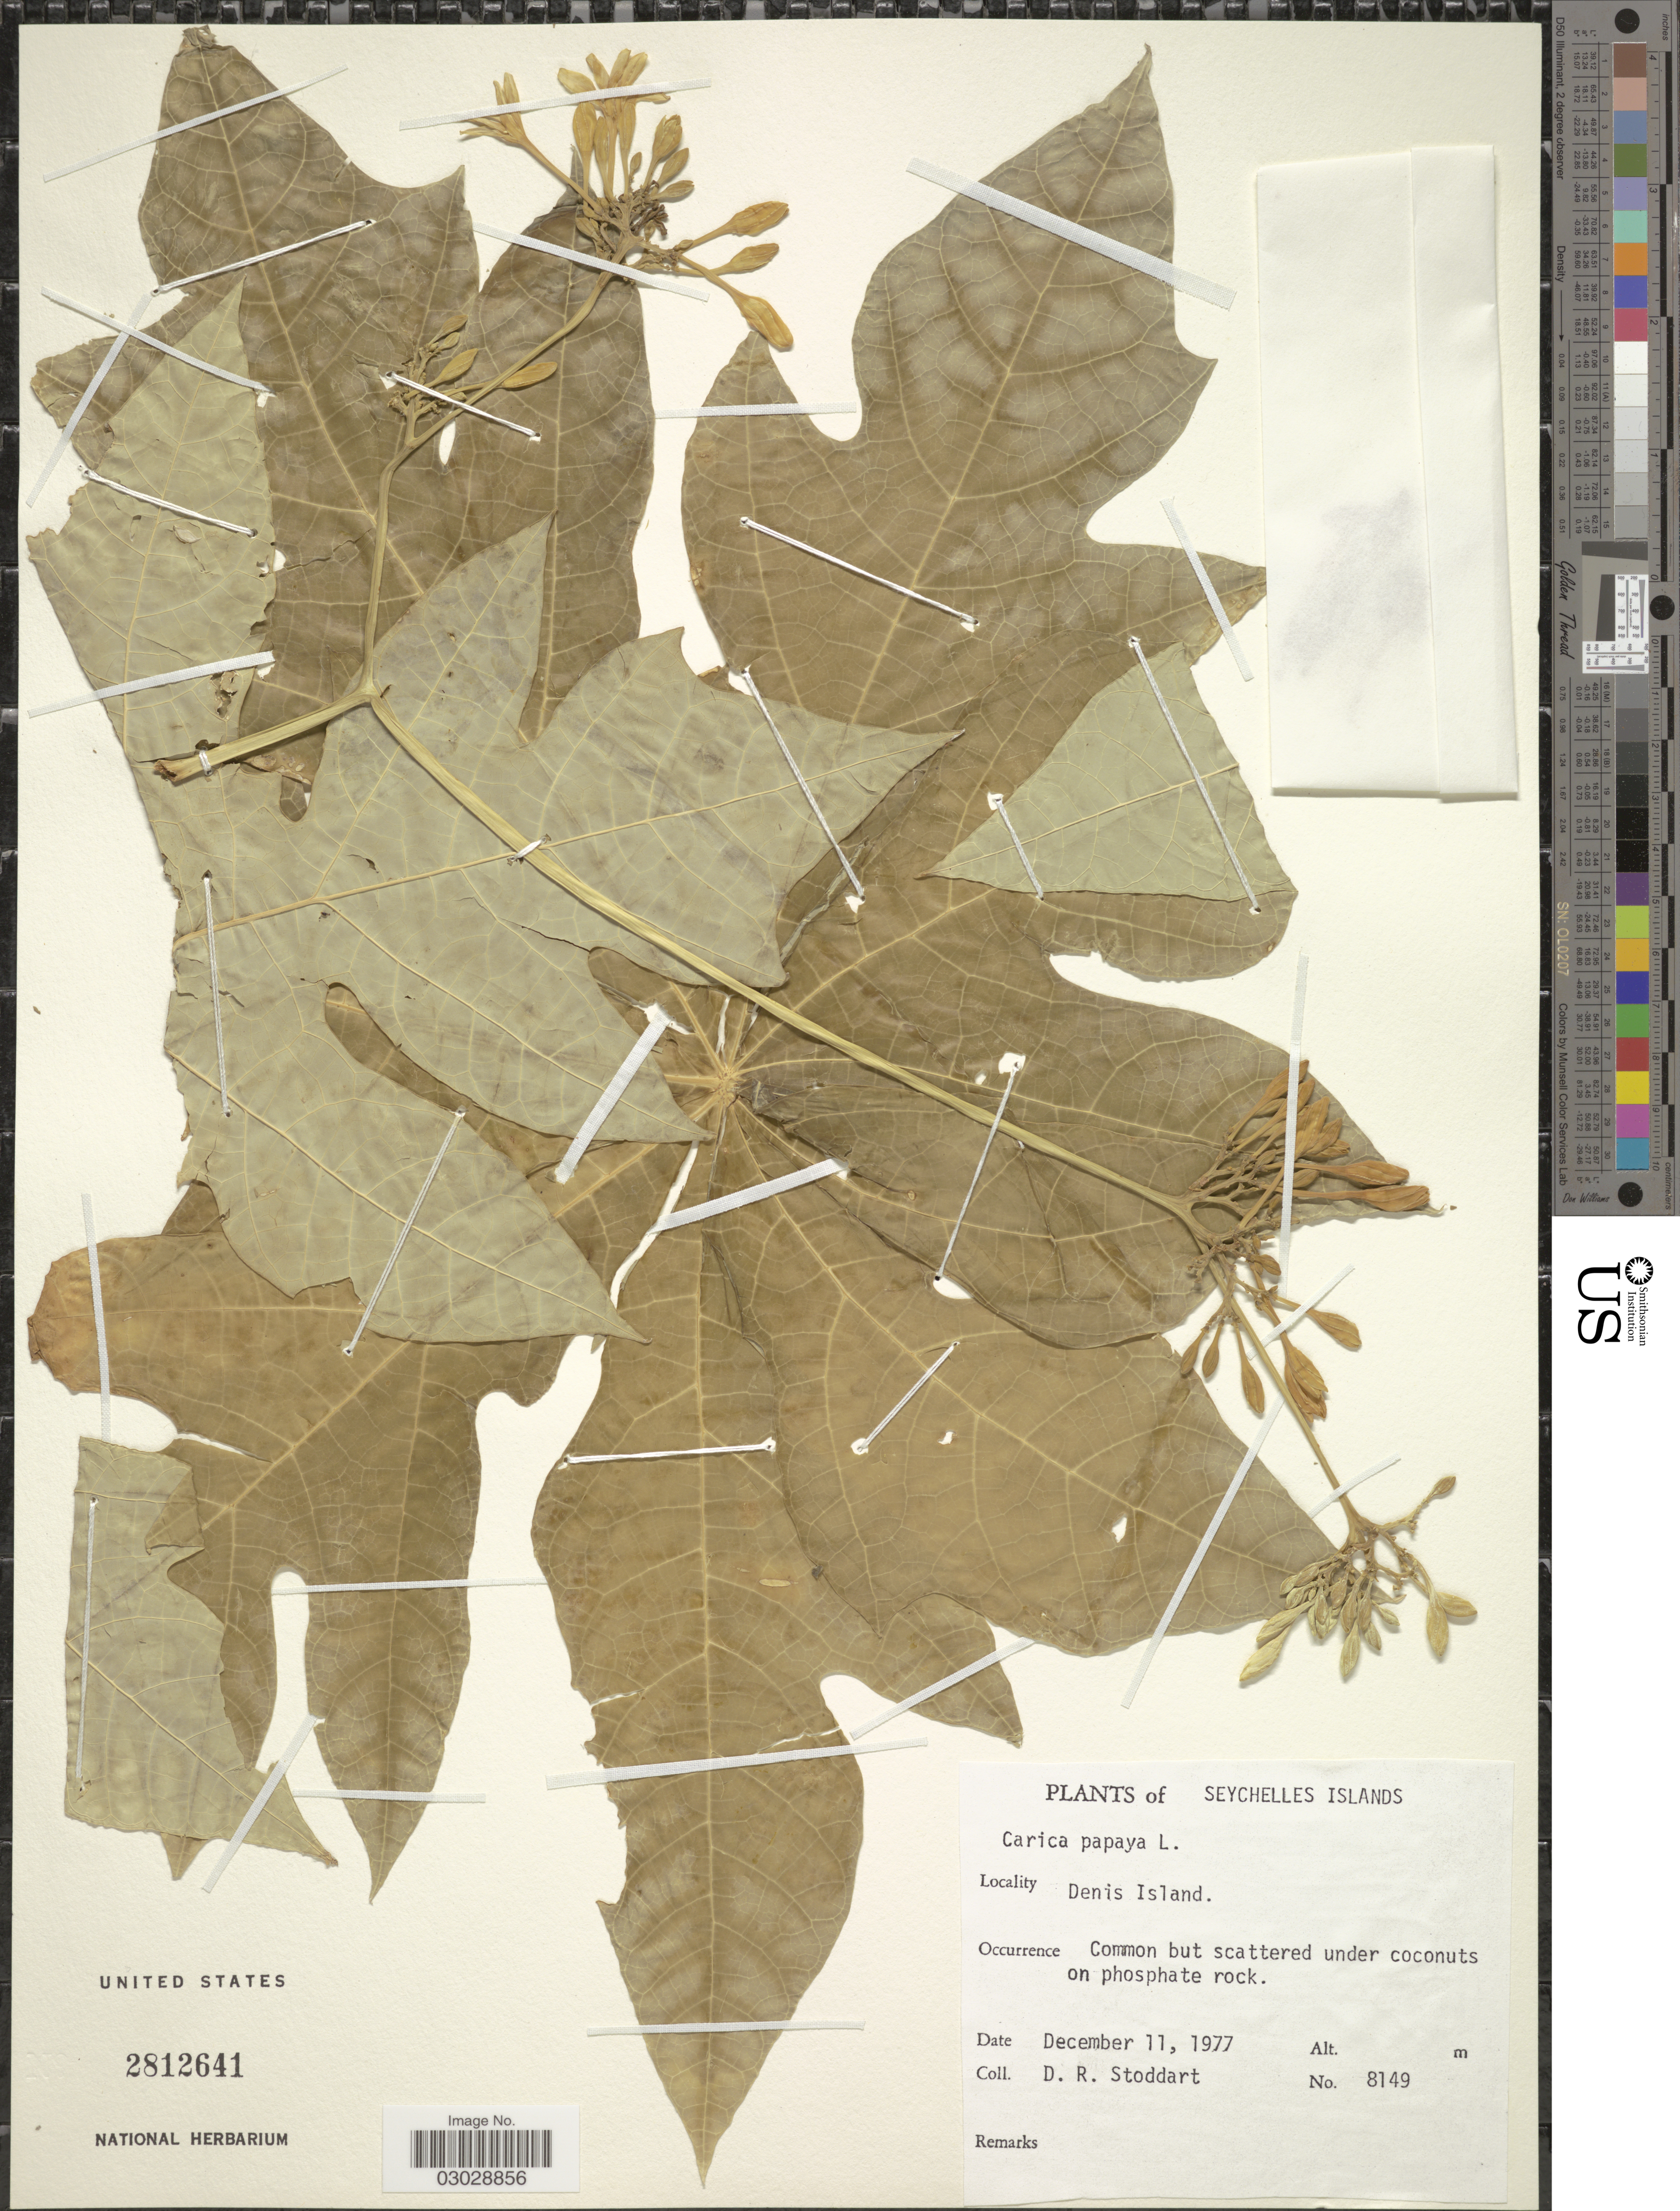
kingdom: Plantae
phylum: Tracheophyta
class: Magnoliopsida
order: Brassicales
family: Caricaceae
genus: Carica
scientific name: Carica papaya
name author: L.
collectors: D. R. Stoddart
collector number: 8149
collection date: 1977-12-11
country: Seychelles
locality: Seychelles Islands. Denis Island.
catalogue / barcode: US 2812641